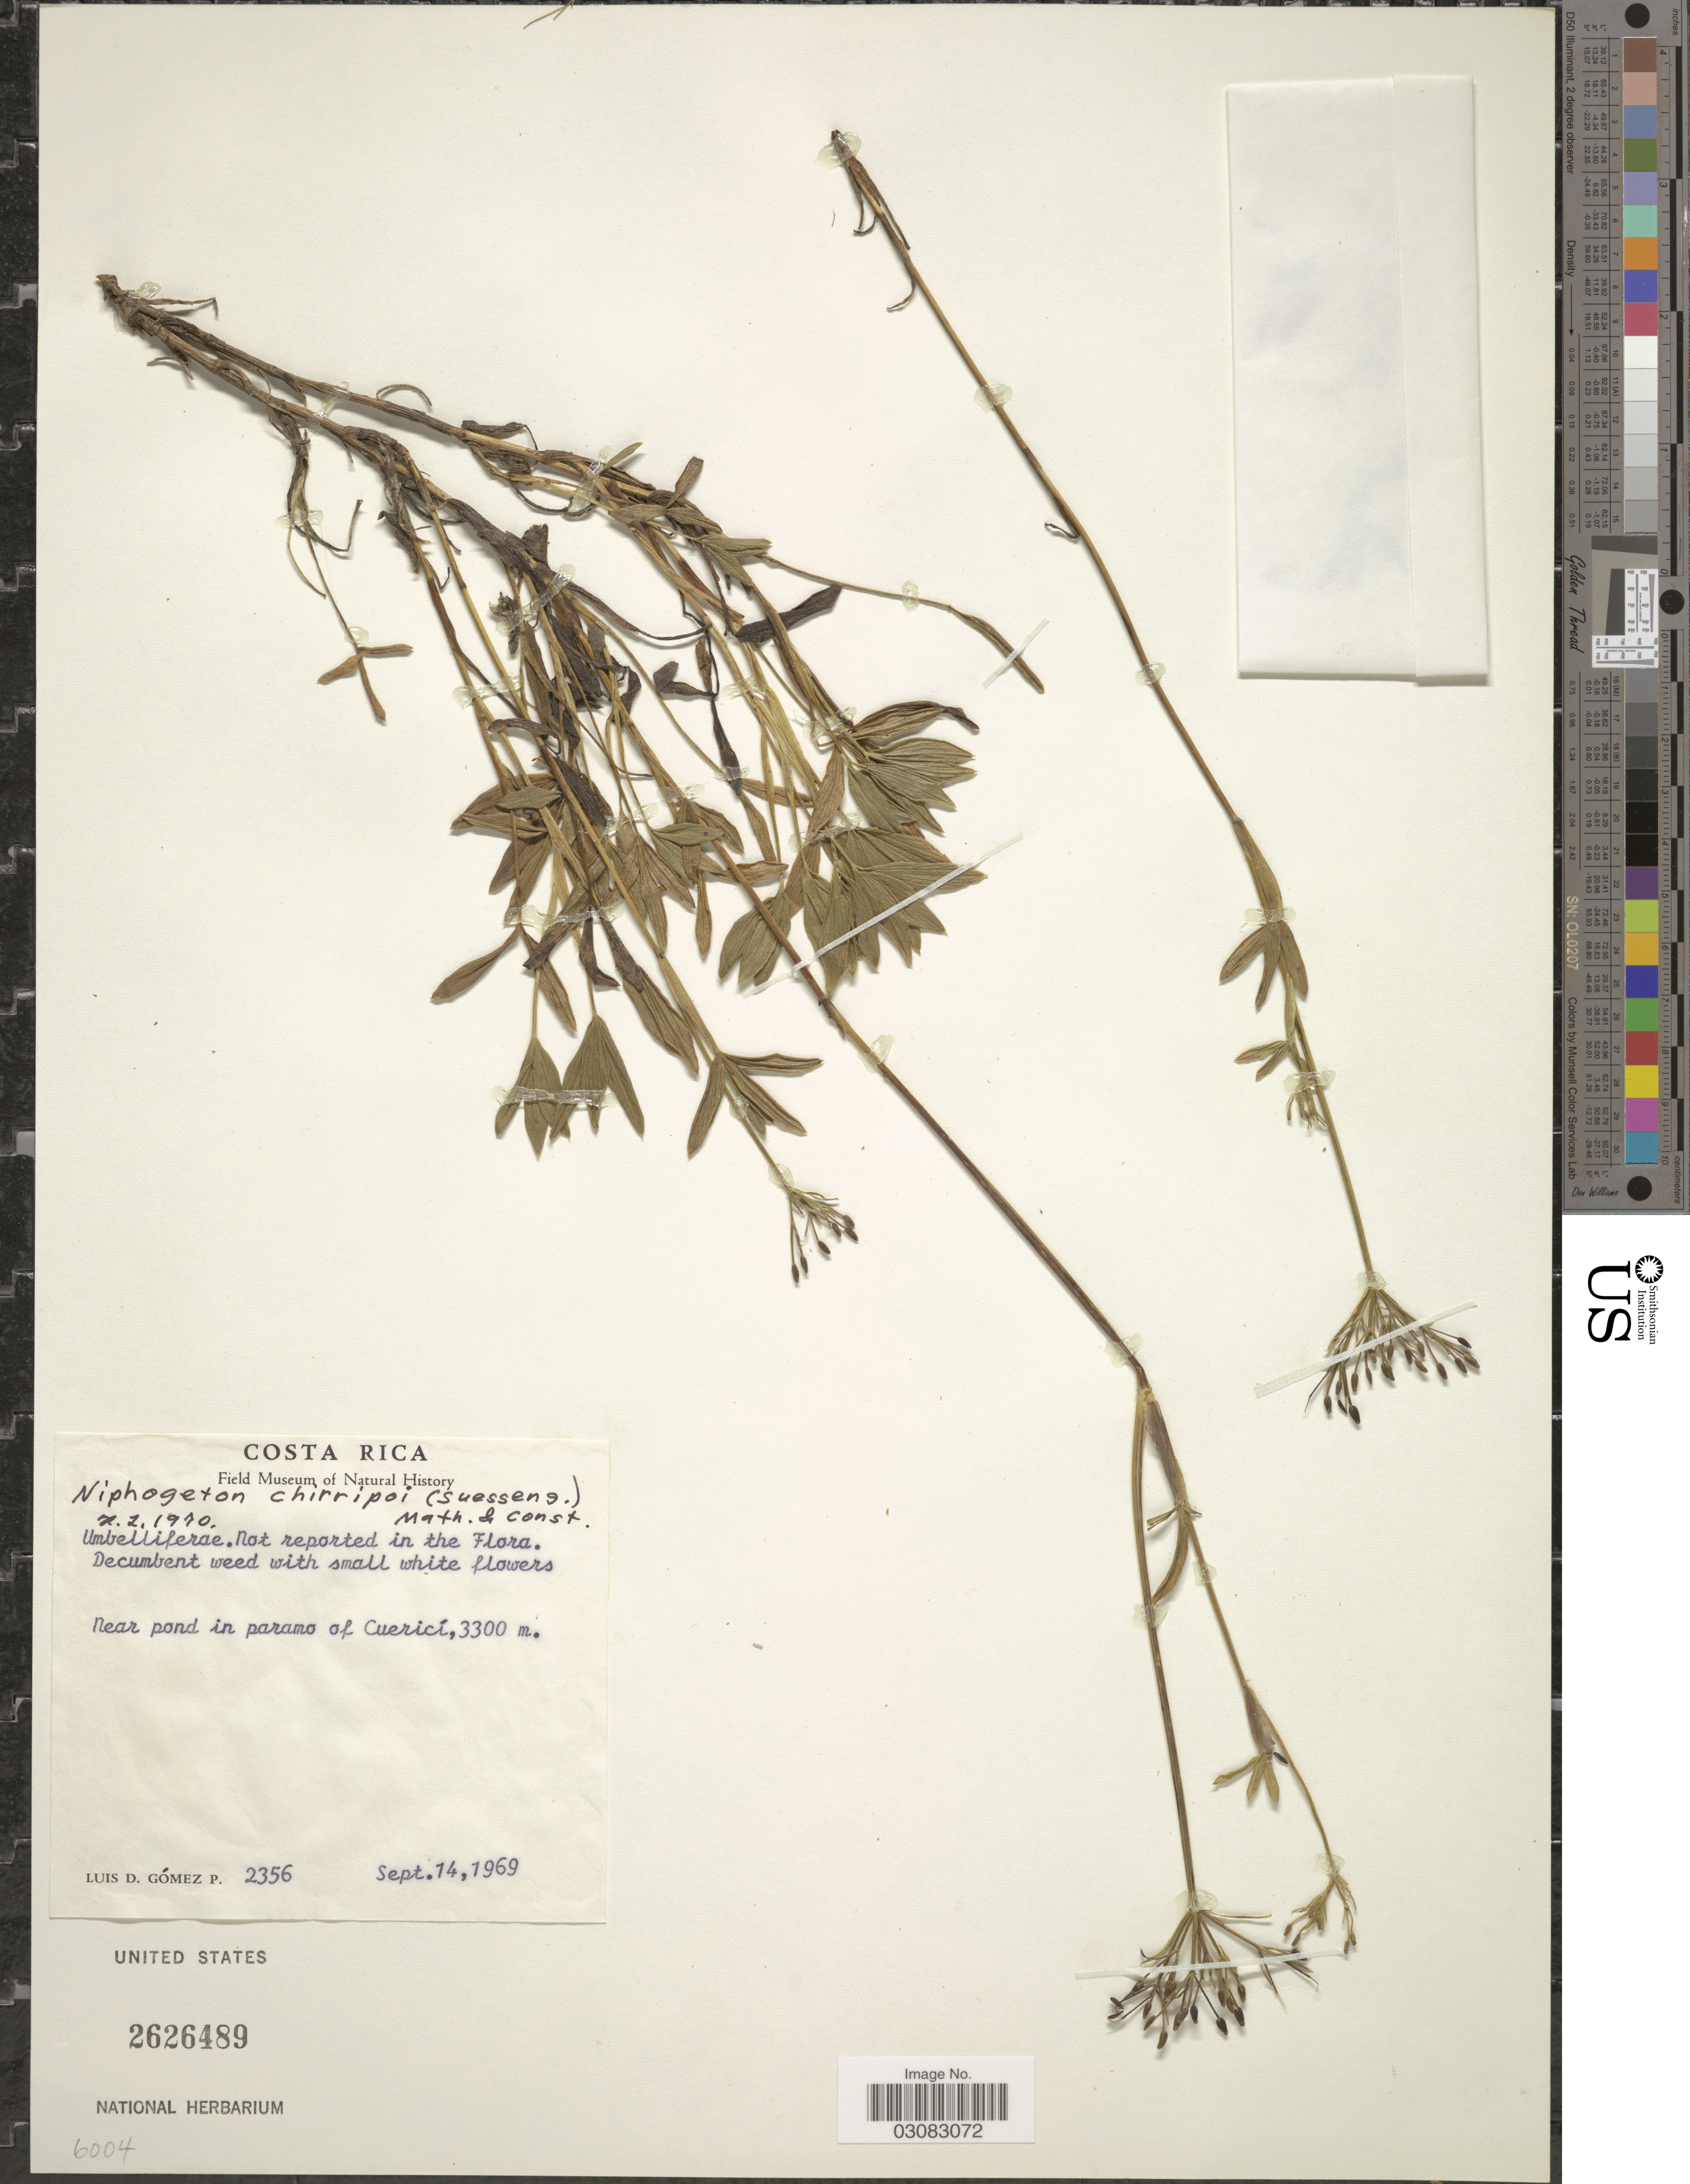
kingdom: Plantae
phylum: Tracheophyta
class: Magnoliopsida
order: Apiales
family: Apiaceae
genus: Niphogeton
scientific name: Niphogeton chirripoi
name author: (Suess.) Mathias & Constance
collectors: L. D. Gómez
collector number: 2356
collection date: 1969-09-14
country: Costa Rica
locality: Near pond in paramo of Cuericí.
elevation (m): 3300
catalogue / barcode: US 2626489